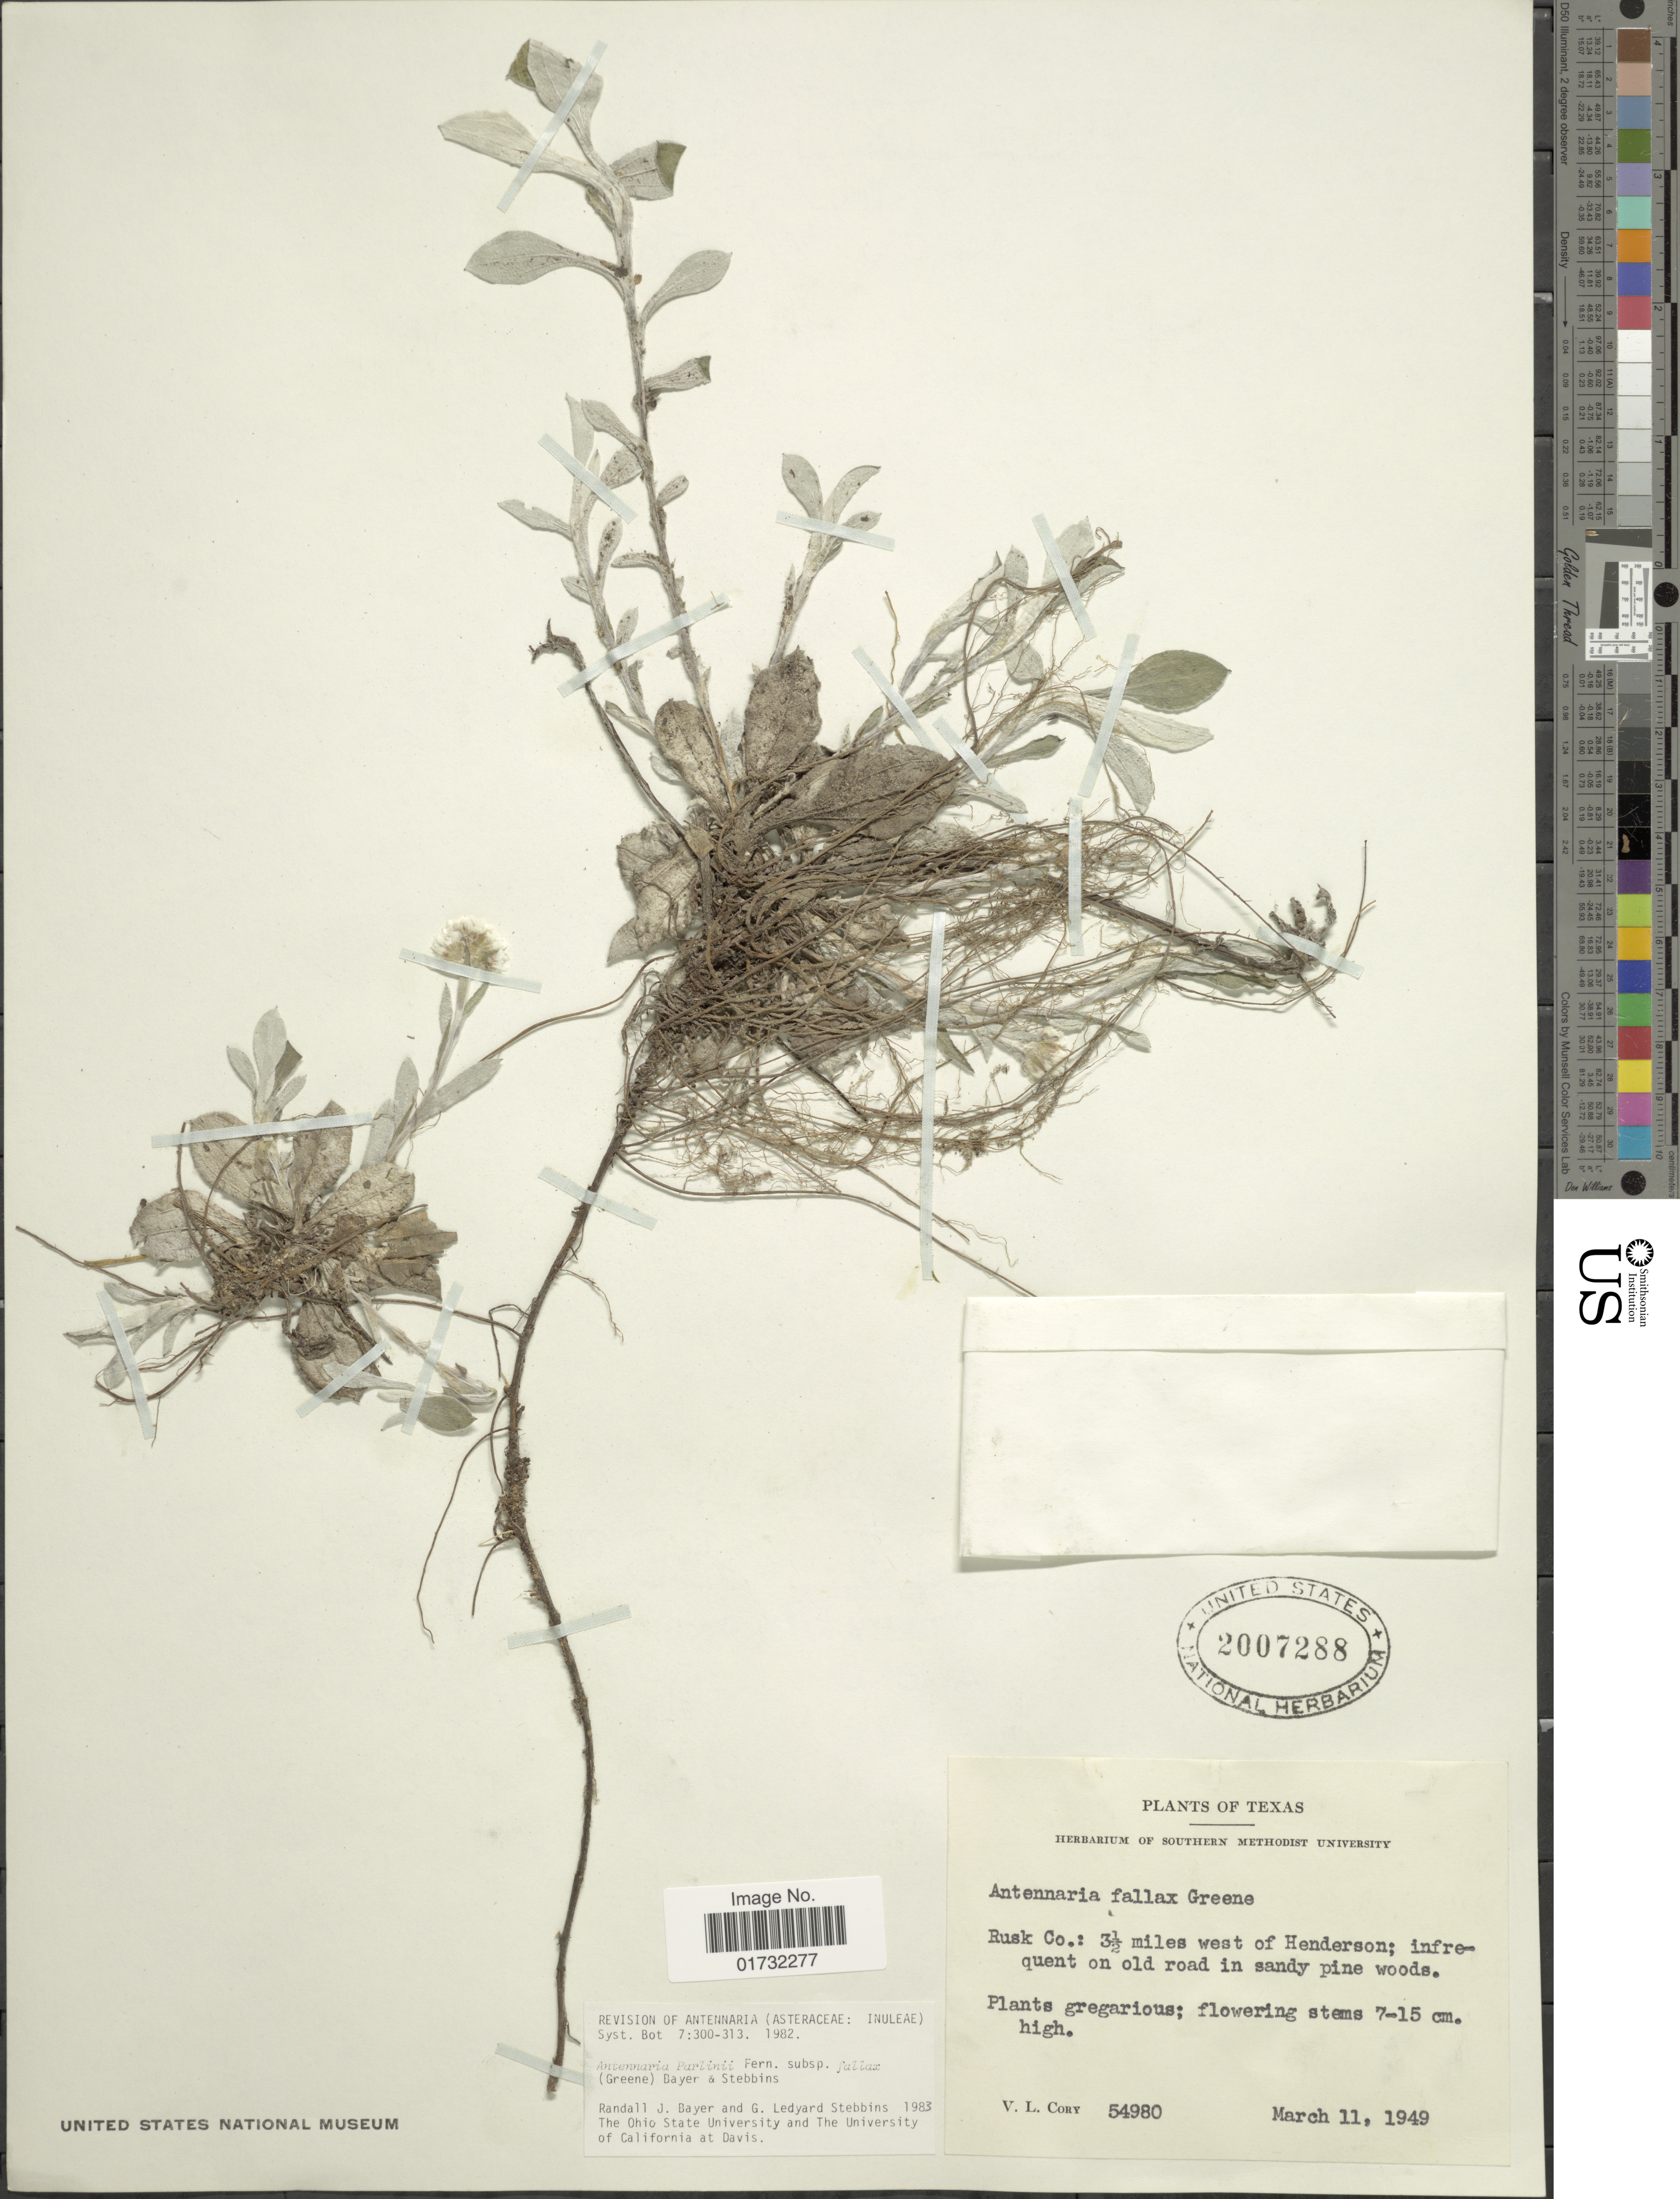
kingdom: Plantae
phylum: Tracheophyta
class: Magnoliopsida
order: Asterales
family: Asteraceae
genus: Antennaria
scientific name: Antennaria parlinii subsp. fallax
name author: (Greene) R.J. Bayer & Stebbins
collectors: V. Cory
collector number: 54980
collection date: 1949-03-11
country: United States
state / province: Texas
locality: Rusk Co.: 3½ miles west of Henderson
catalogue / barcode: US 2007288